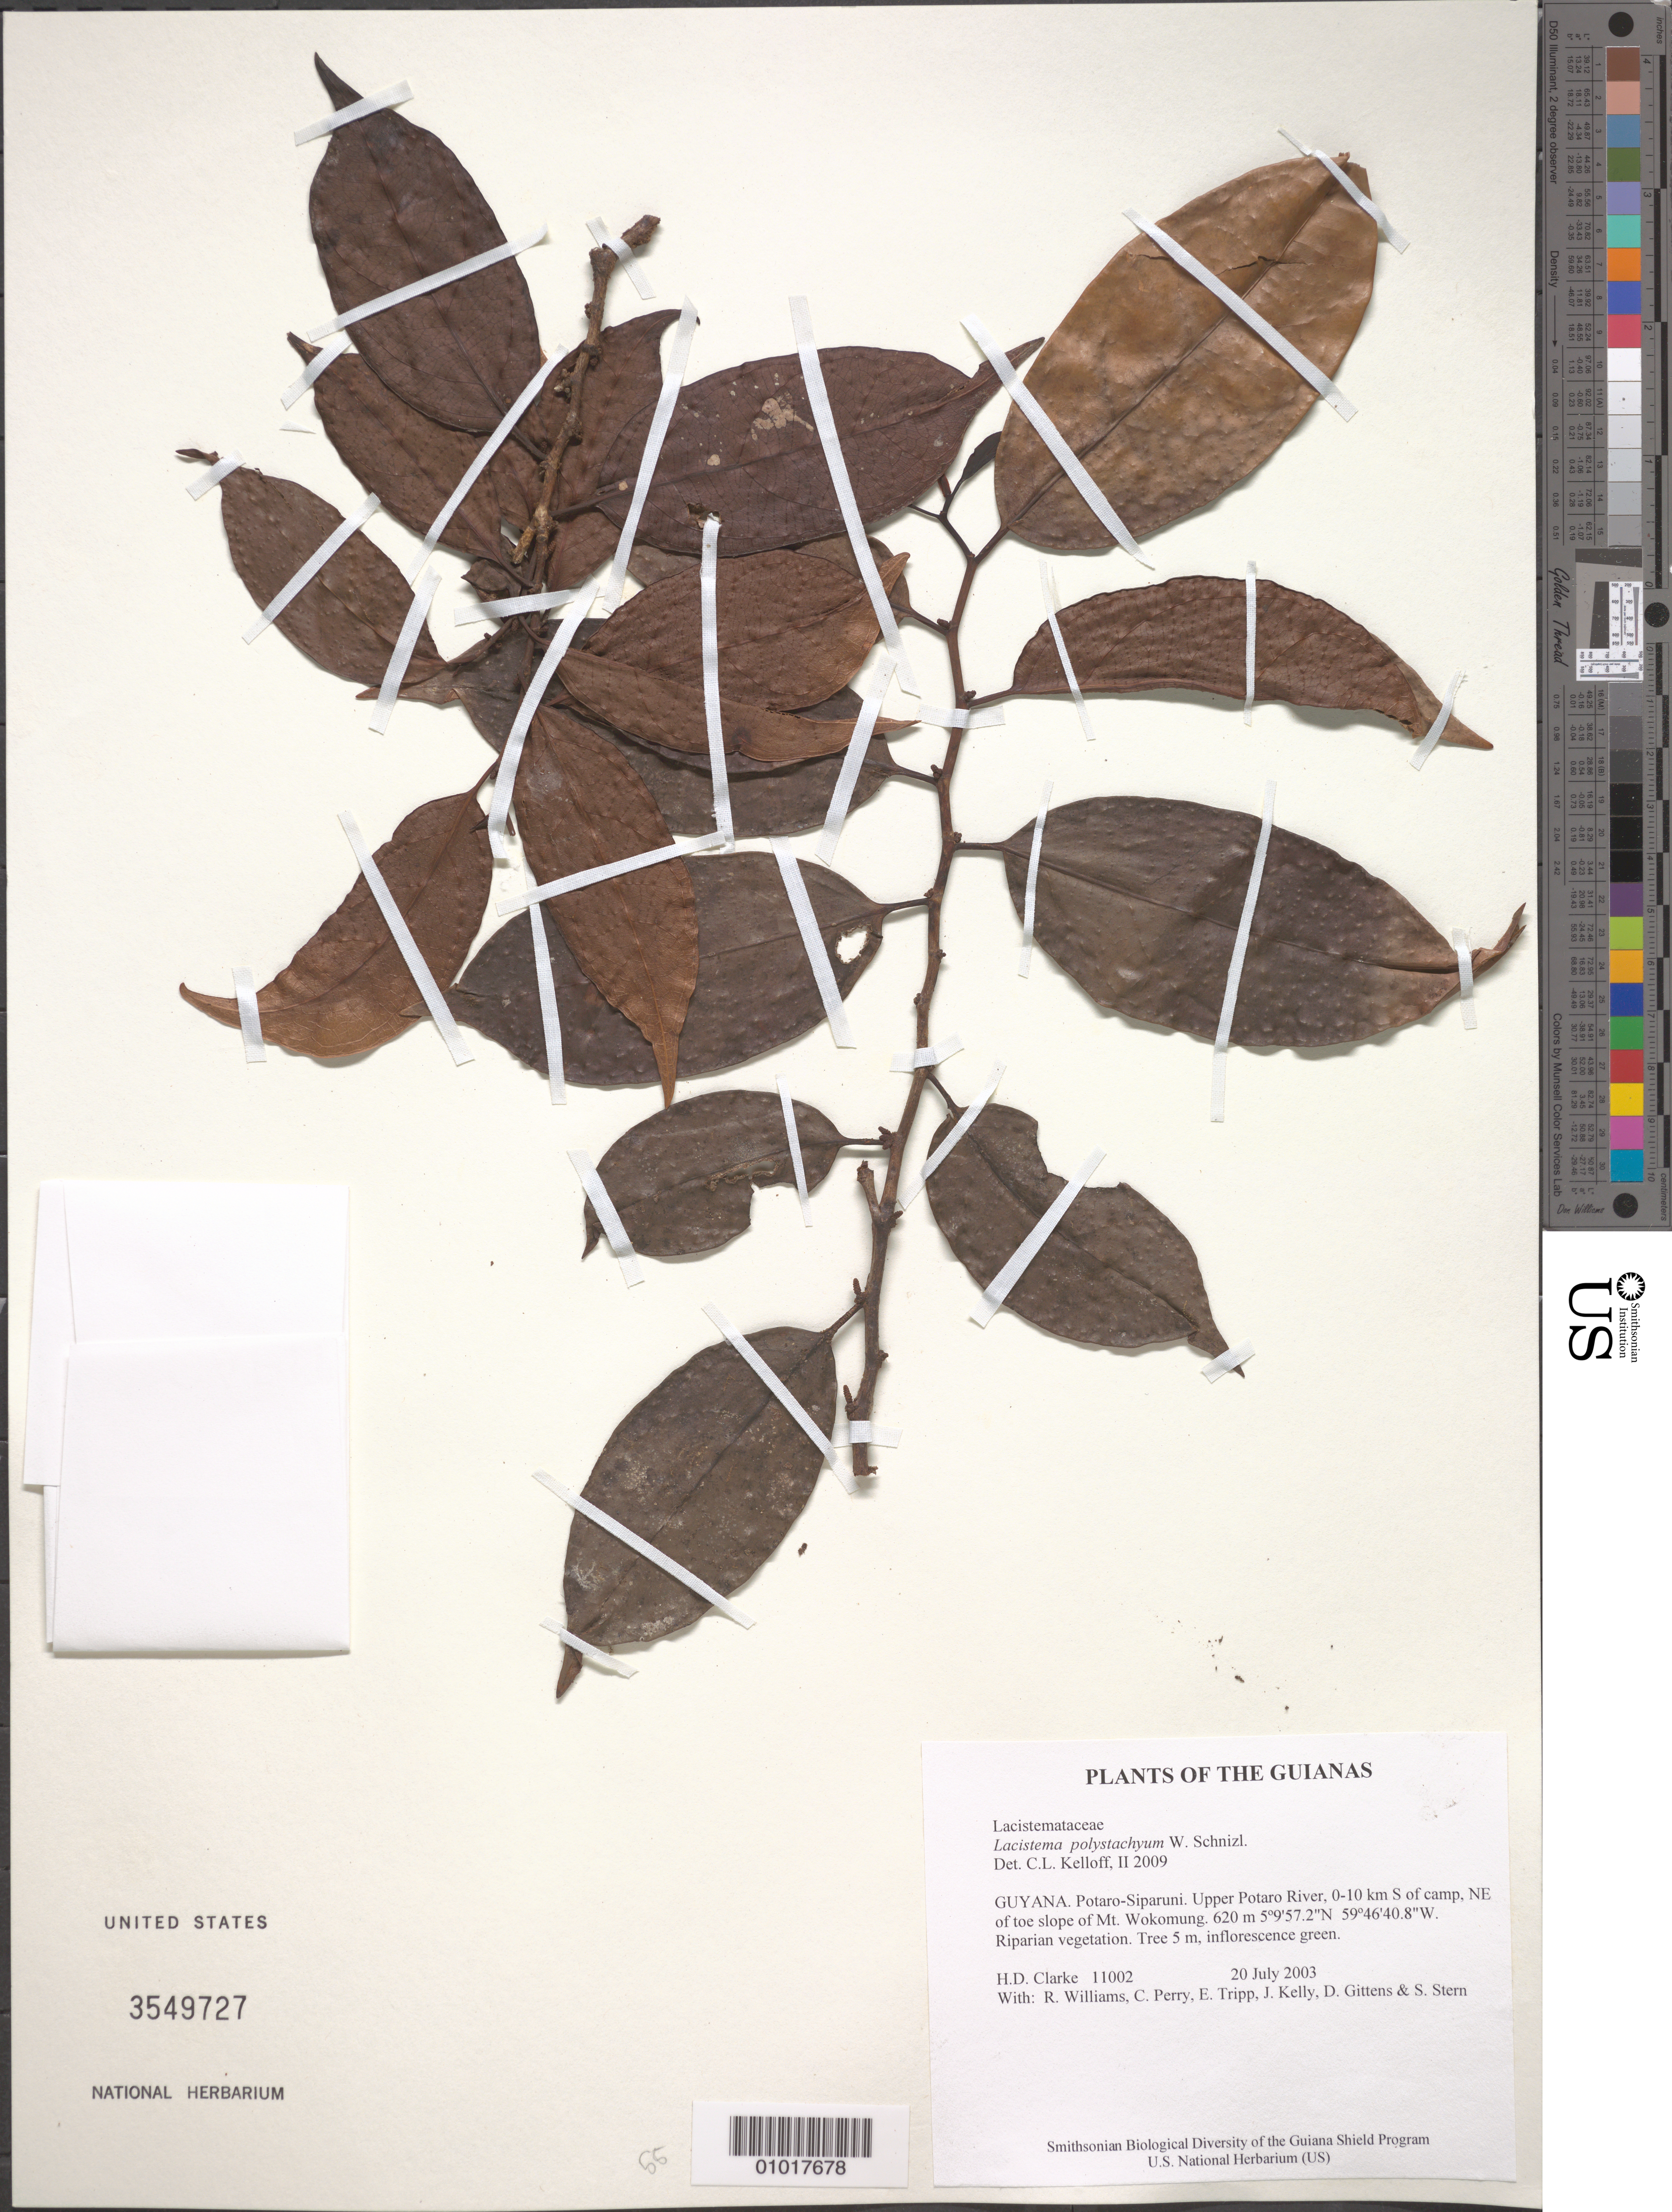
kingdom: Plantae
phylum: Tracheophyta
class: Magnoliopsida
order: Malpighiales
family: Lacistemataceae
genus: Lacistema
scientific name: Lacistema polystachyum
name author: Schnizl.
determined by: Kelloff, Carol L., (US), Smithsonian Institution - National Museum of Natural History (UNITED STATES)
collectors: H. D. Clarke, R. Williams, C. Perry, E. Tripp, J. Kelly, D. Gittens & S. R. Stern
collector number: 11002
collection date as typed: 20 July 2003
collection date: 2003-07-20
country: Guyana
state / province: Potaro-Siparuni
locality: Upper Potaro River, 0-10 km S of camp, NE of toe slope of Mt. Wokomung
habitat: Riparian vegetation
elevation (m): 620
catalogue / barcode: US 3549727